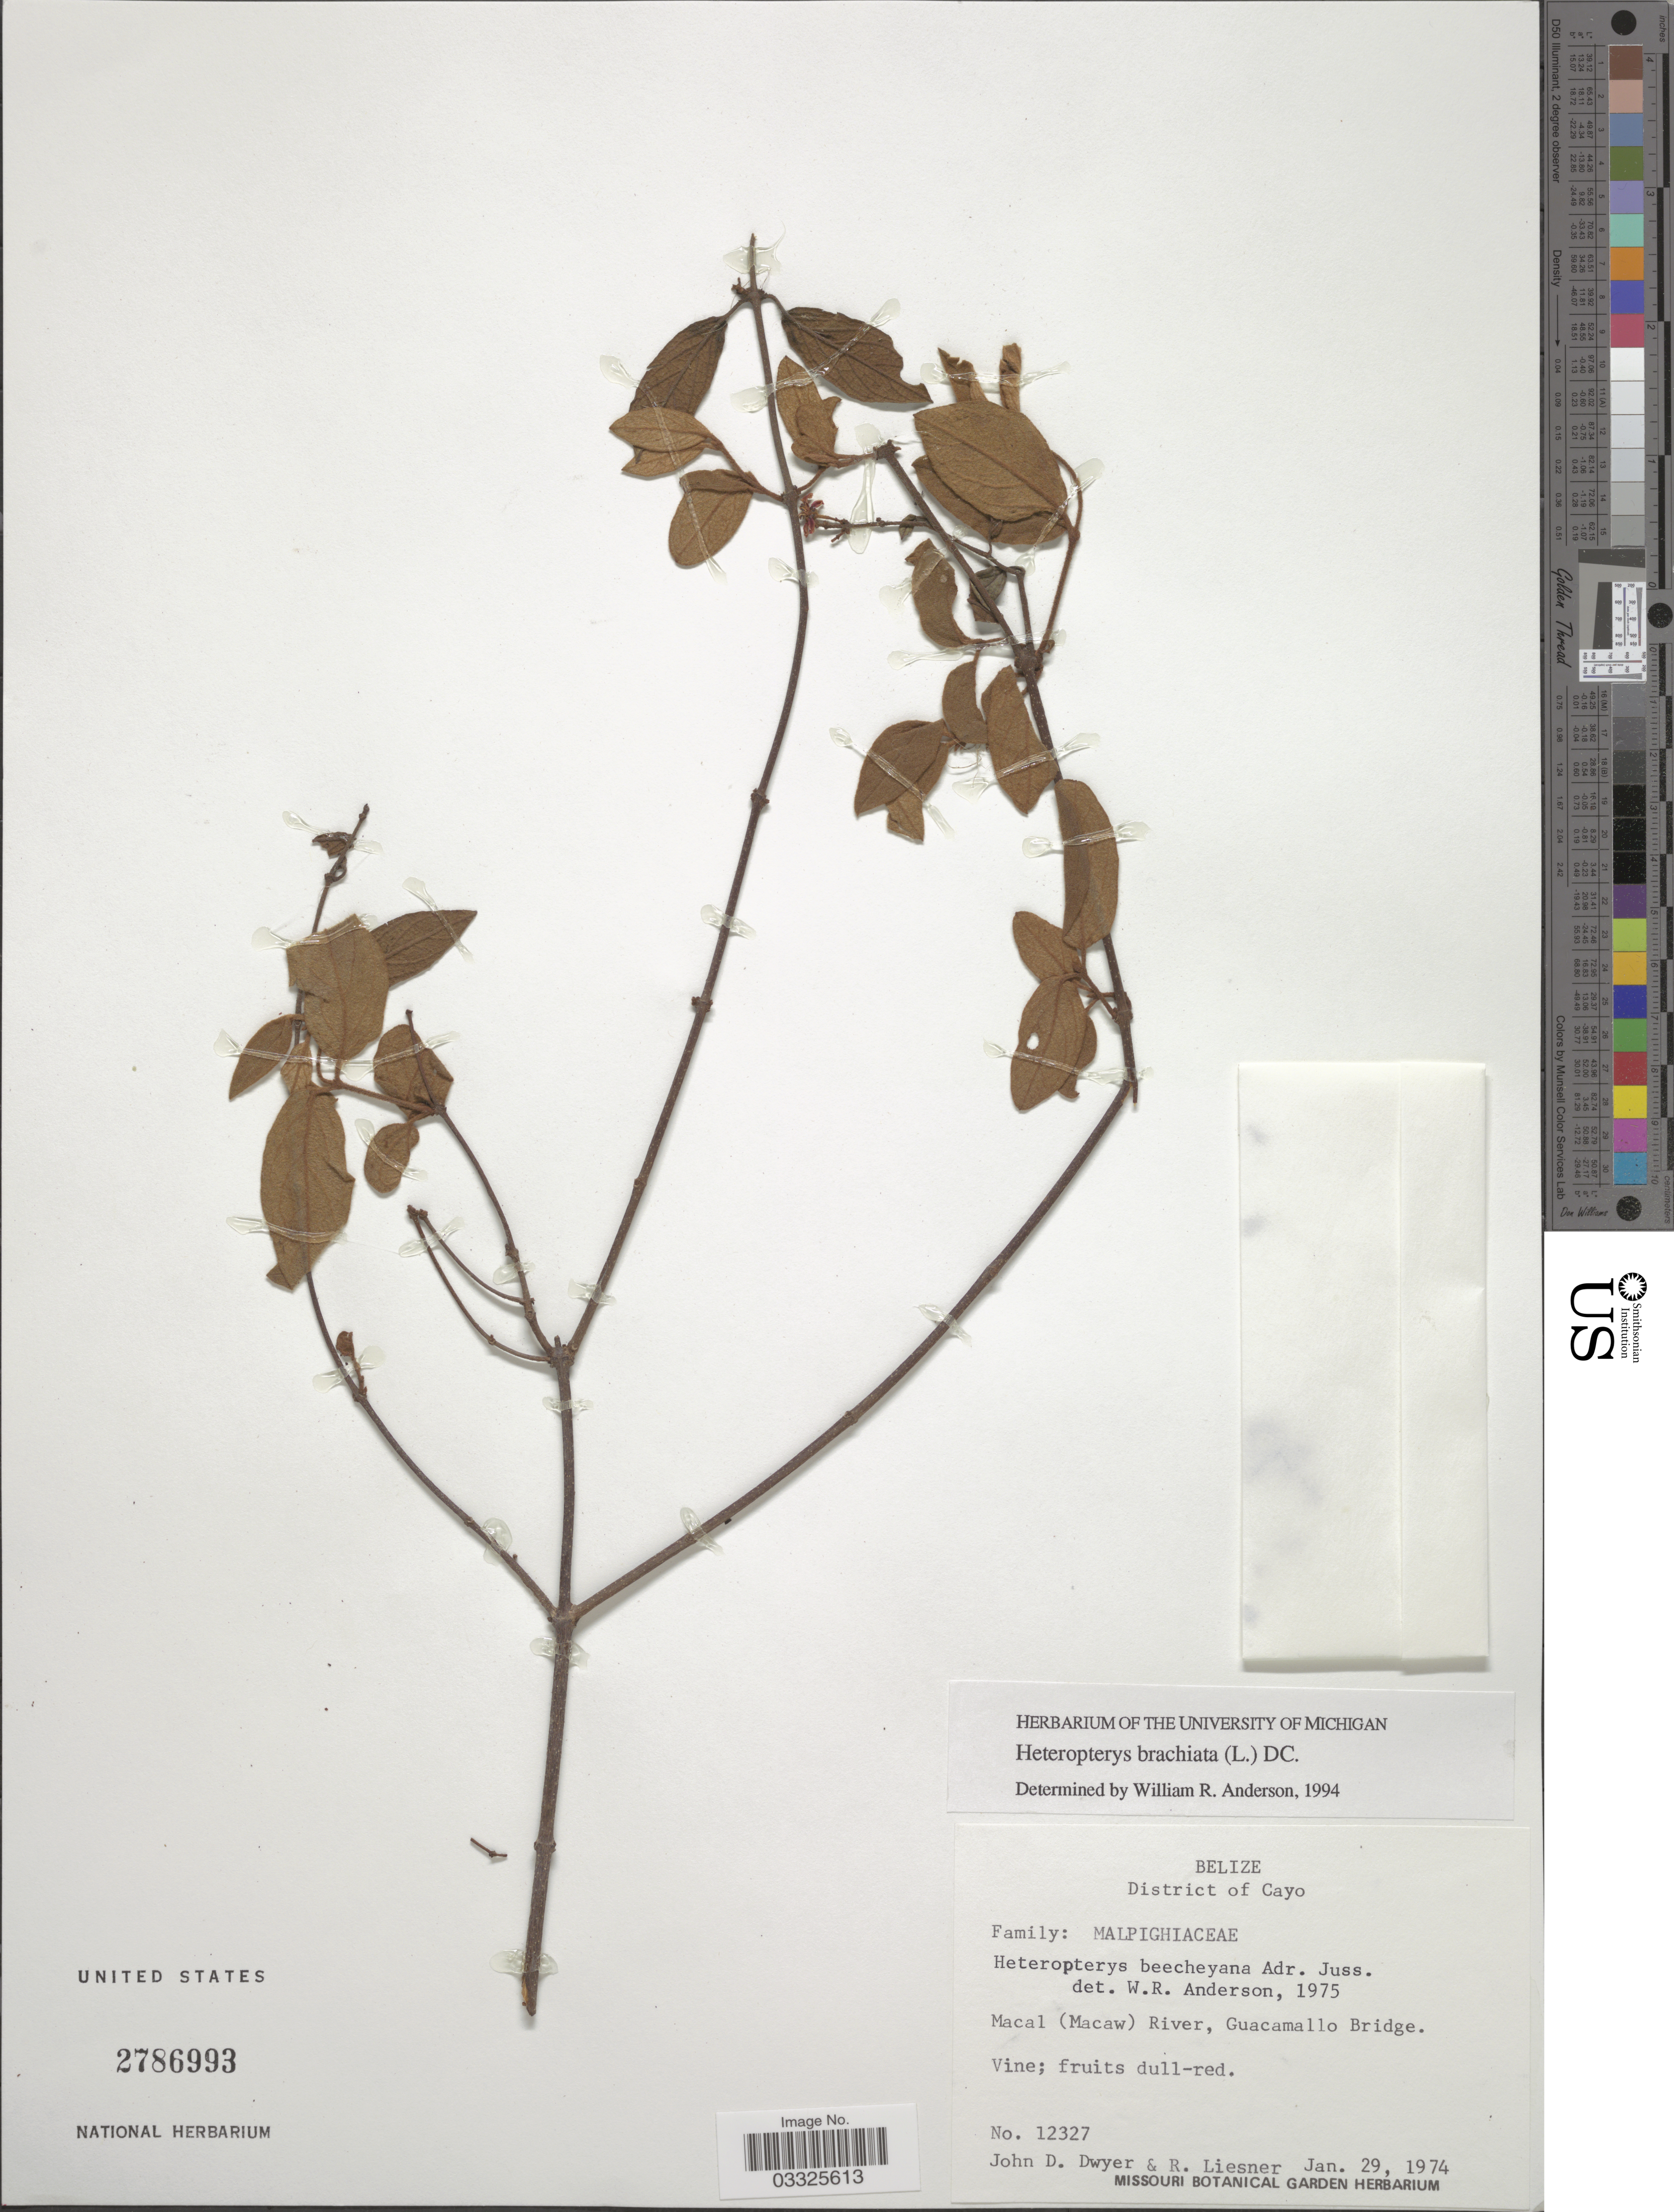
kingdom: Plantae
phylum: Tracheophyta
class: Magnoliopsida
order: Malpighiales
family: Malpighiaceae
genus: Heteropterys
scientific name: Heteropterys brachiata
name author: (L.) DC.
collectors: J. D. Dwyer & R. L. Liesner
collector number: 12327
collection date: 1974-01-29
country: Belize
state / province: Cayo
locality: District of Cayo. Macal (Macaw) River, Guacamallo Bridge.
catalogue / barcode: US 2786993